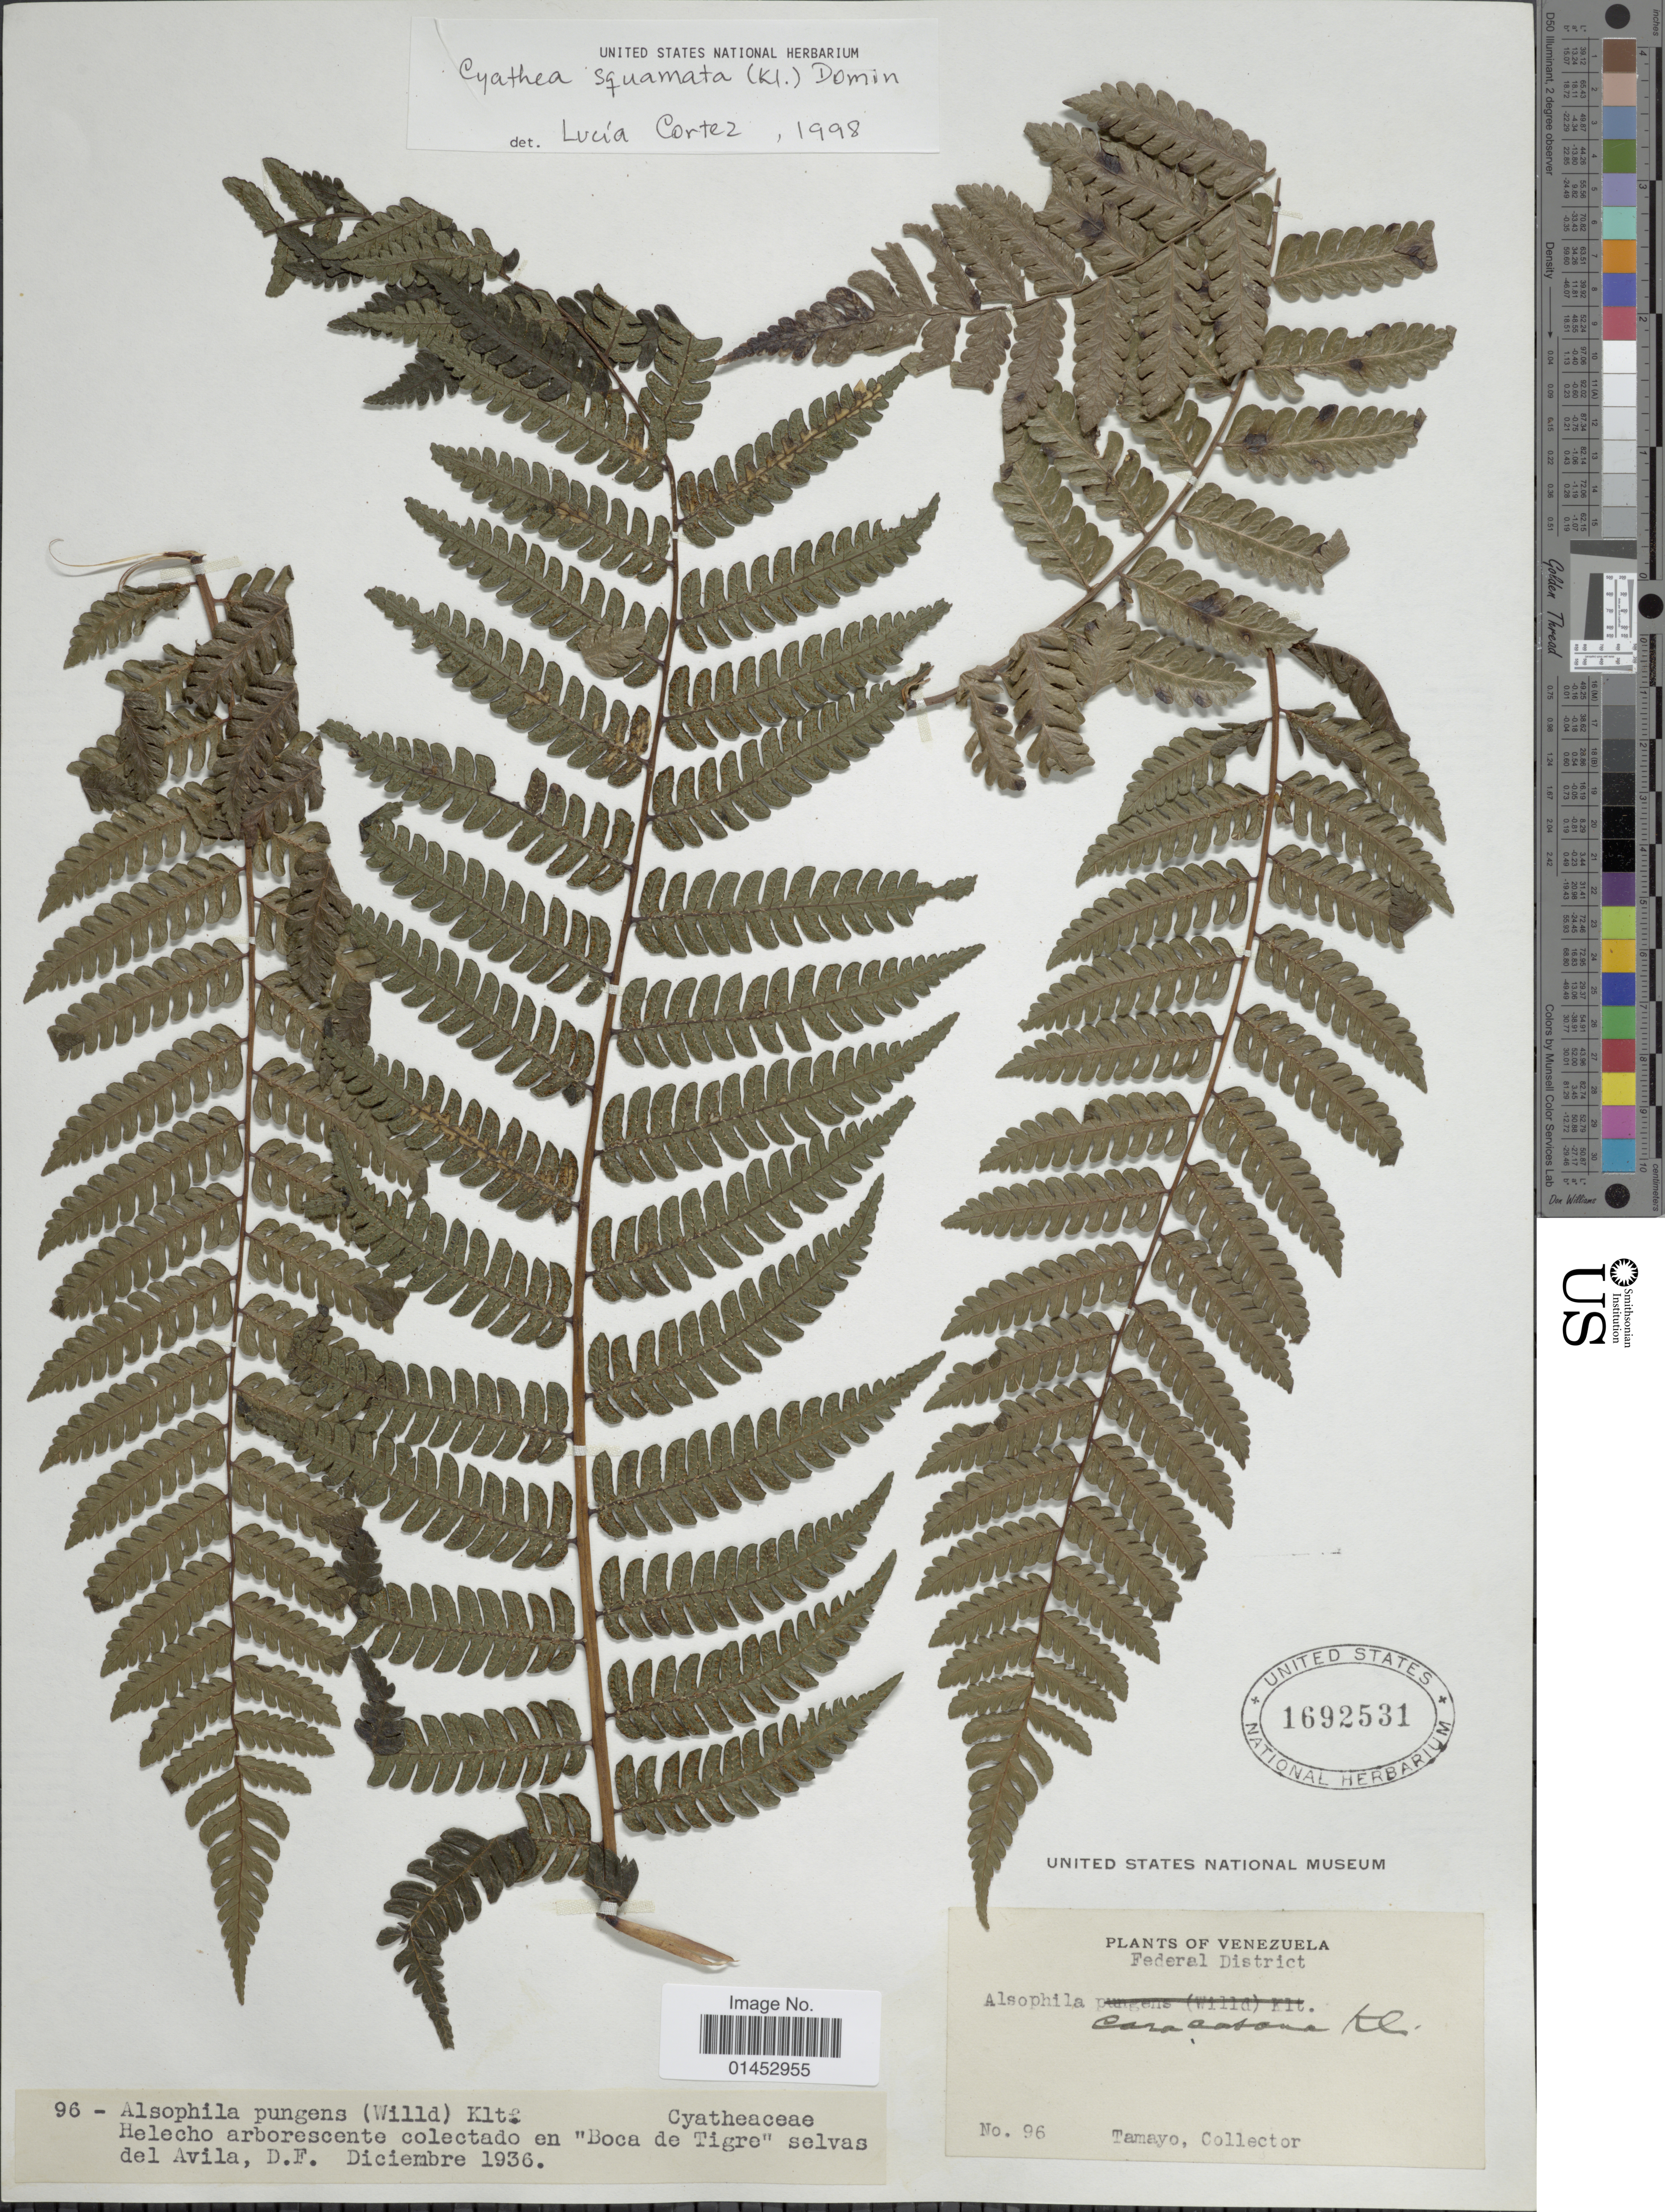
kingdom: Plantae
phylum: Tracheophyta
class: Polypodiopsida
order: Cyatheales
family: Cyatheaceae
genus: Cyathea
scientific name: Cyathea squamata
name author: (Klotzsch) Domin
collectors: -. Tamayo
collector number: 96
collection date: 1936-12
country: Venezuela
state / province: Distrito Federal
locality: Federal District, Helecho arborescente colectado en 'Boca de Tigre' selvas del Avila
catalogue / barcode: US 1692531